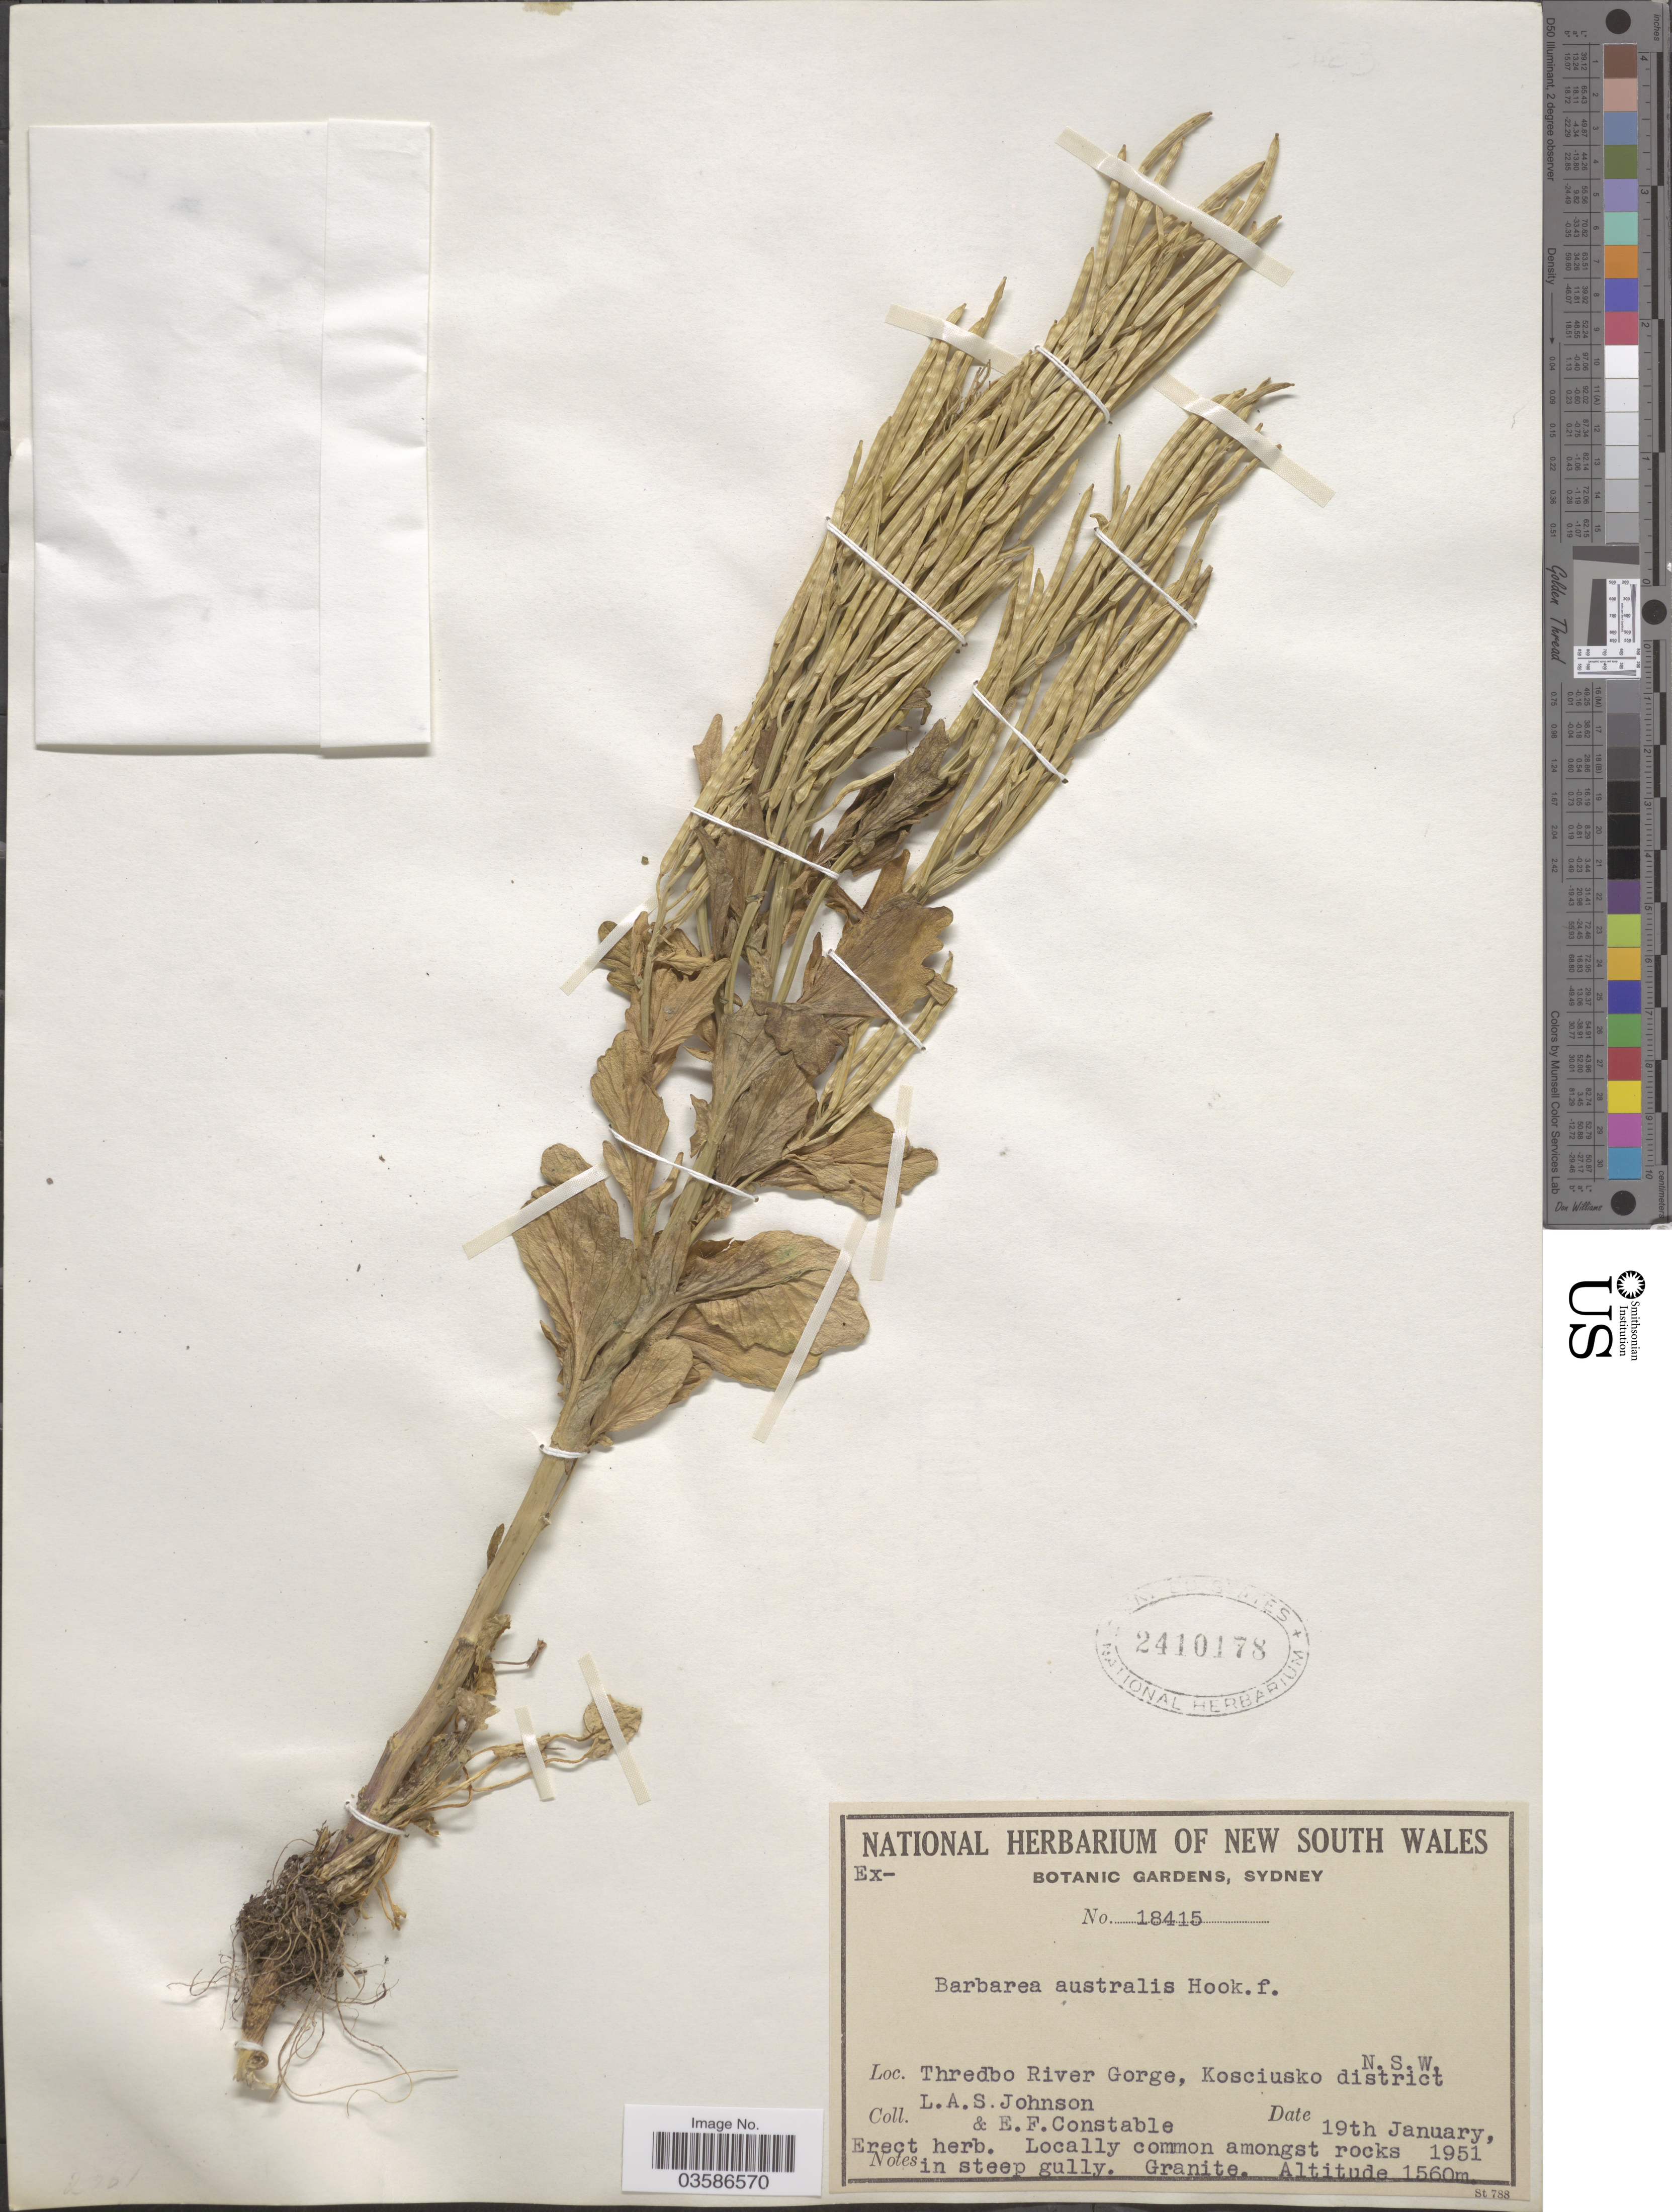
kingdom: Plantae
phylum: Tracheophyta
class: Magnoliopsida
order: Brassicales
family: Brassicaceae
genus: Barbarea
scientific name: Barbarea australis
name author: Hook. f.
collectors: L. A. S. Johnson & E. F. Constable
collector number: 18415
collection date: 1951-01-19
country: Australia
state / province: New South Wales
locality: Thredbo River Gorge, Kosciusko district.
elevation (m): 1560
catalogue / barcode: US 2410178